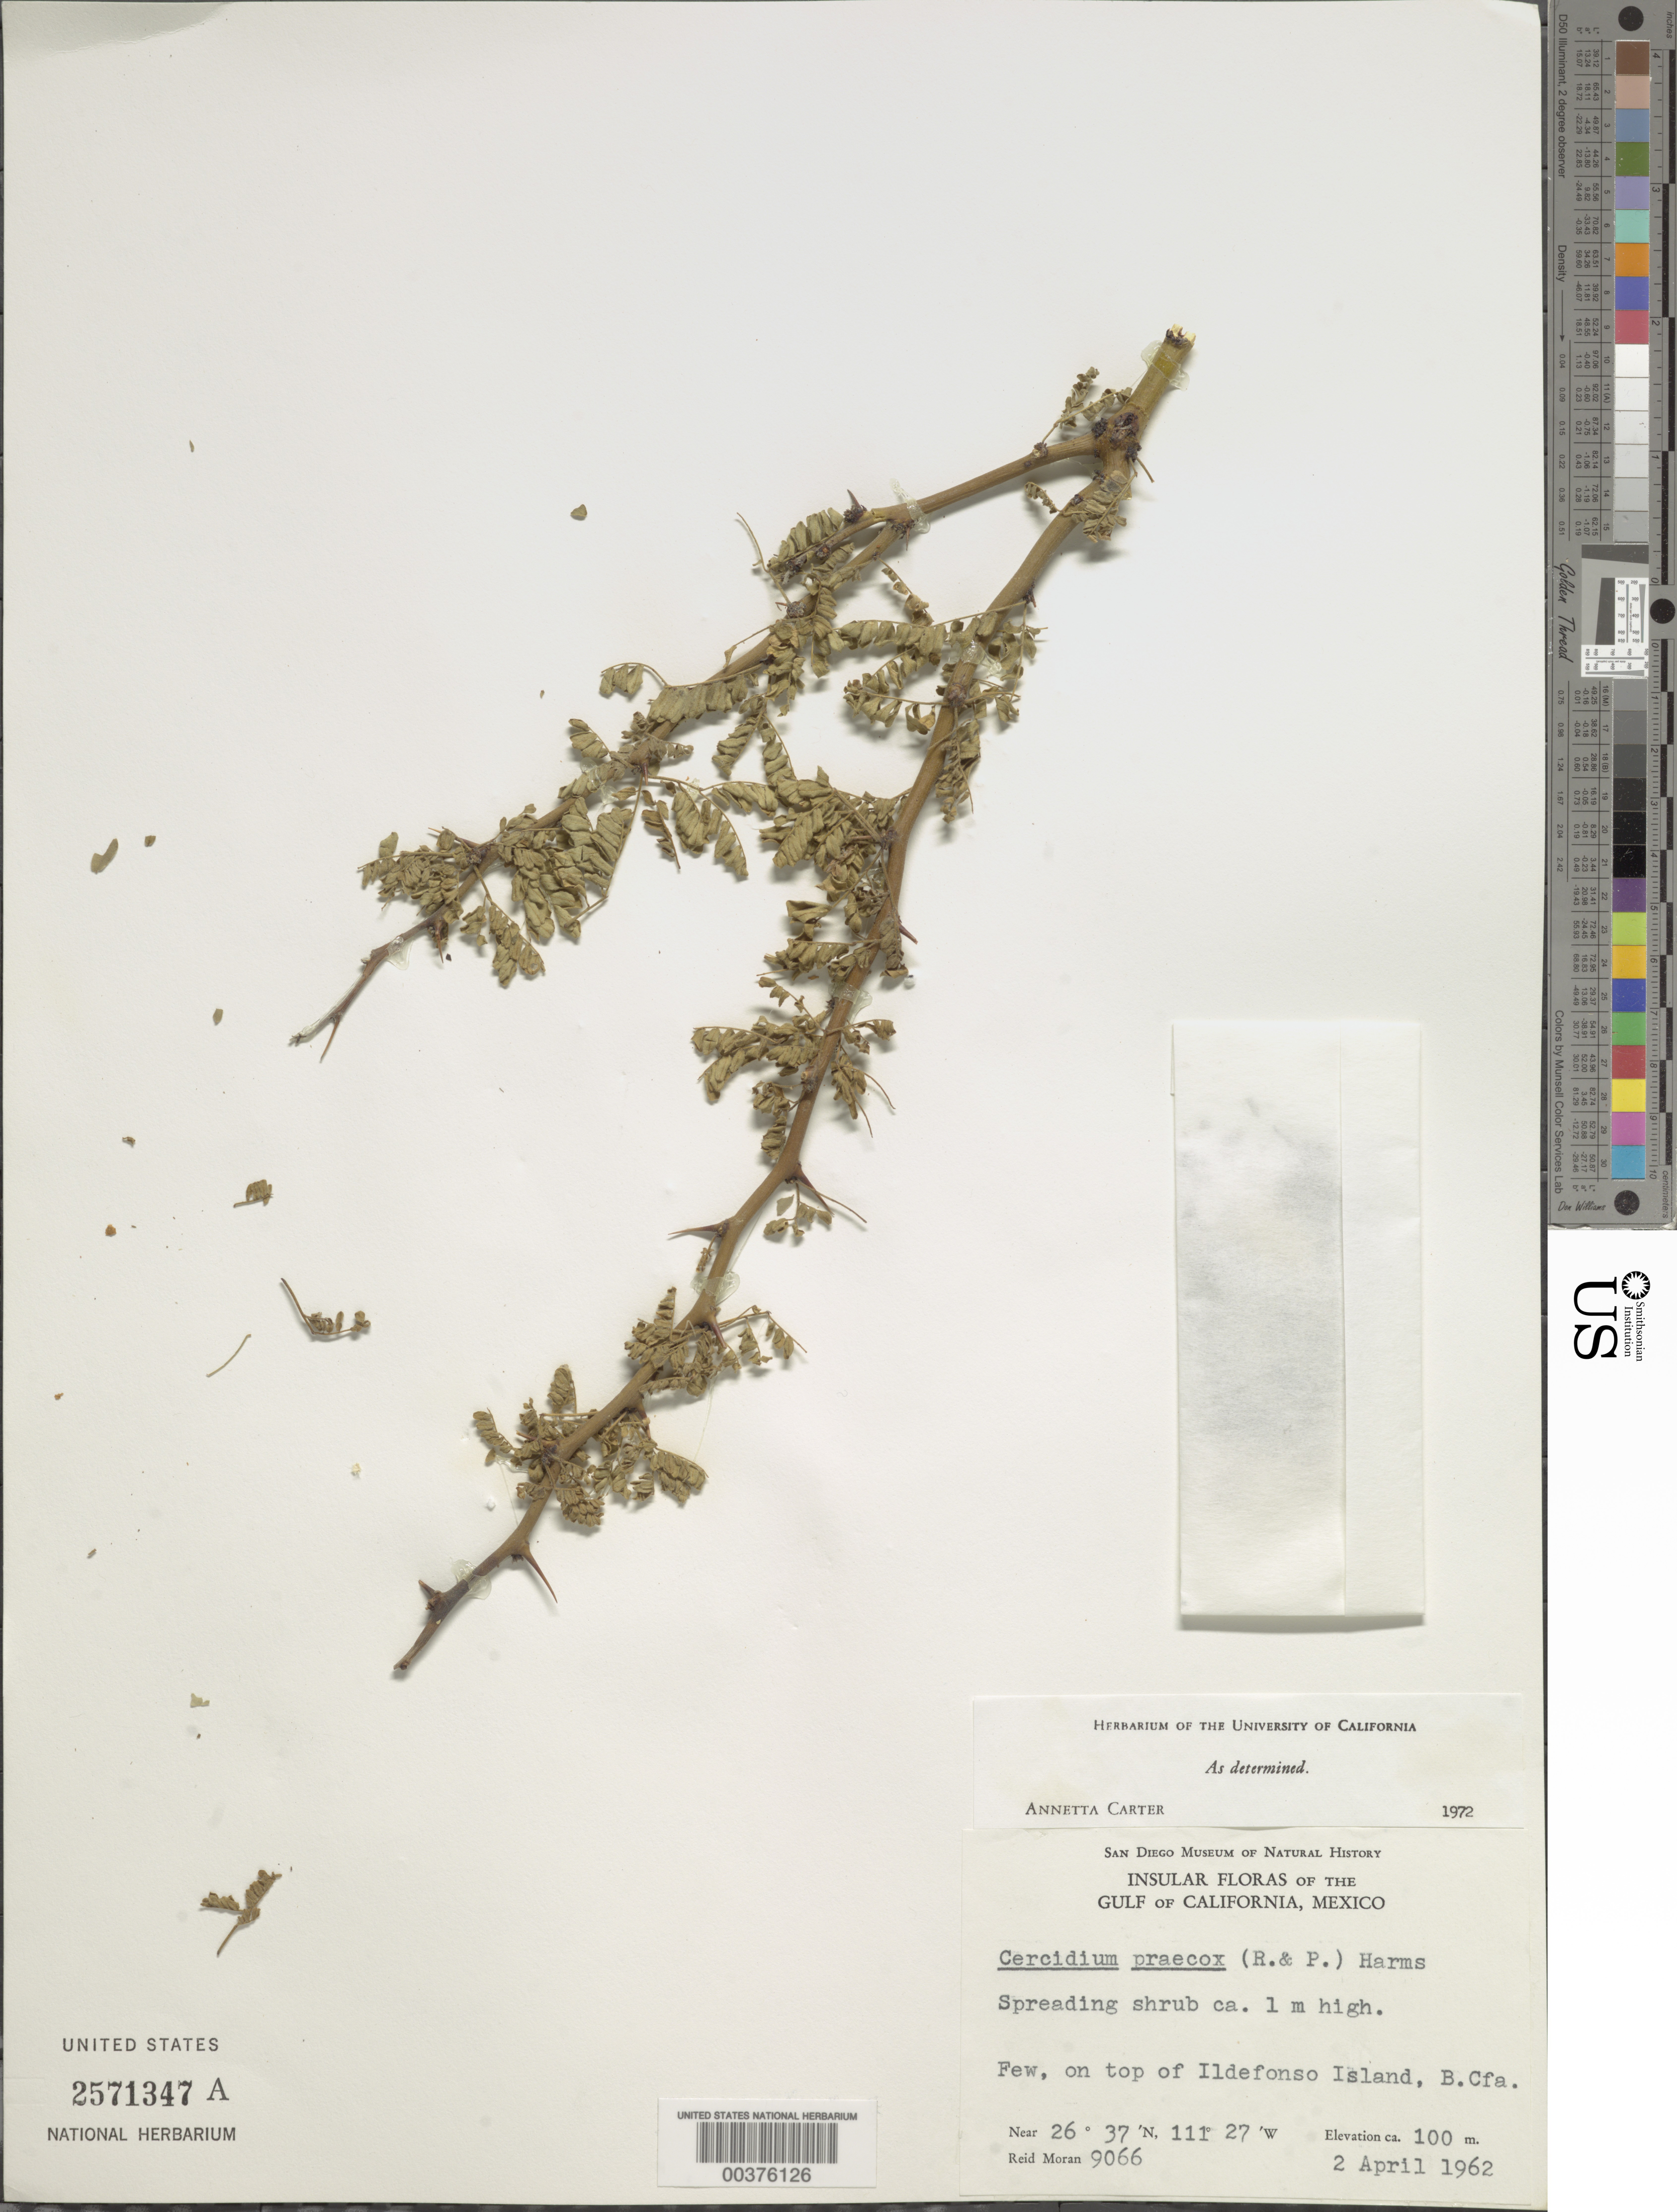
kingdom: Plantae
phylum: Tracheophyta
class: Magnoliopsida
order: Fabales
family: Fabaceae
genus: Parkinsonia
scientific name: Parkinsonia praecox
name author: (Ruiz & Pav.) J.E. Hawkins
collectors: R. V. Moran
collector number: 9066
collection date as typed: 02 Apr 1962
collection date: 1962-04-02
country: Mexico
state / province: Baja California Sur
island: San Ildefonso Island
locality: On top of Ildefonso I.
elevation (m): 100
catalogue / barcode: US 2571347A